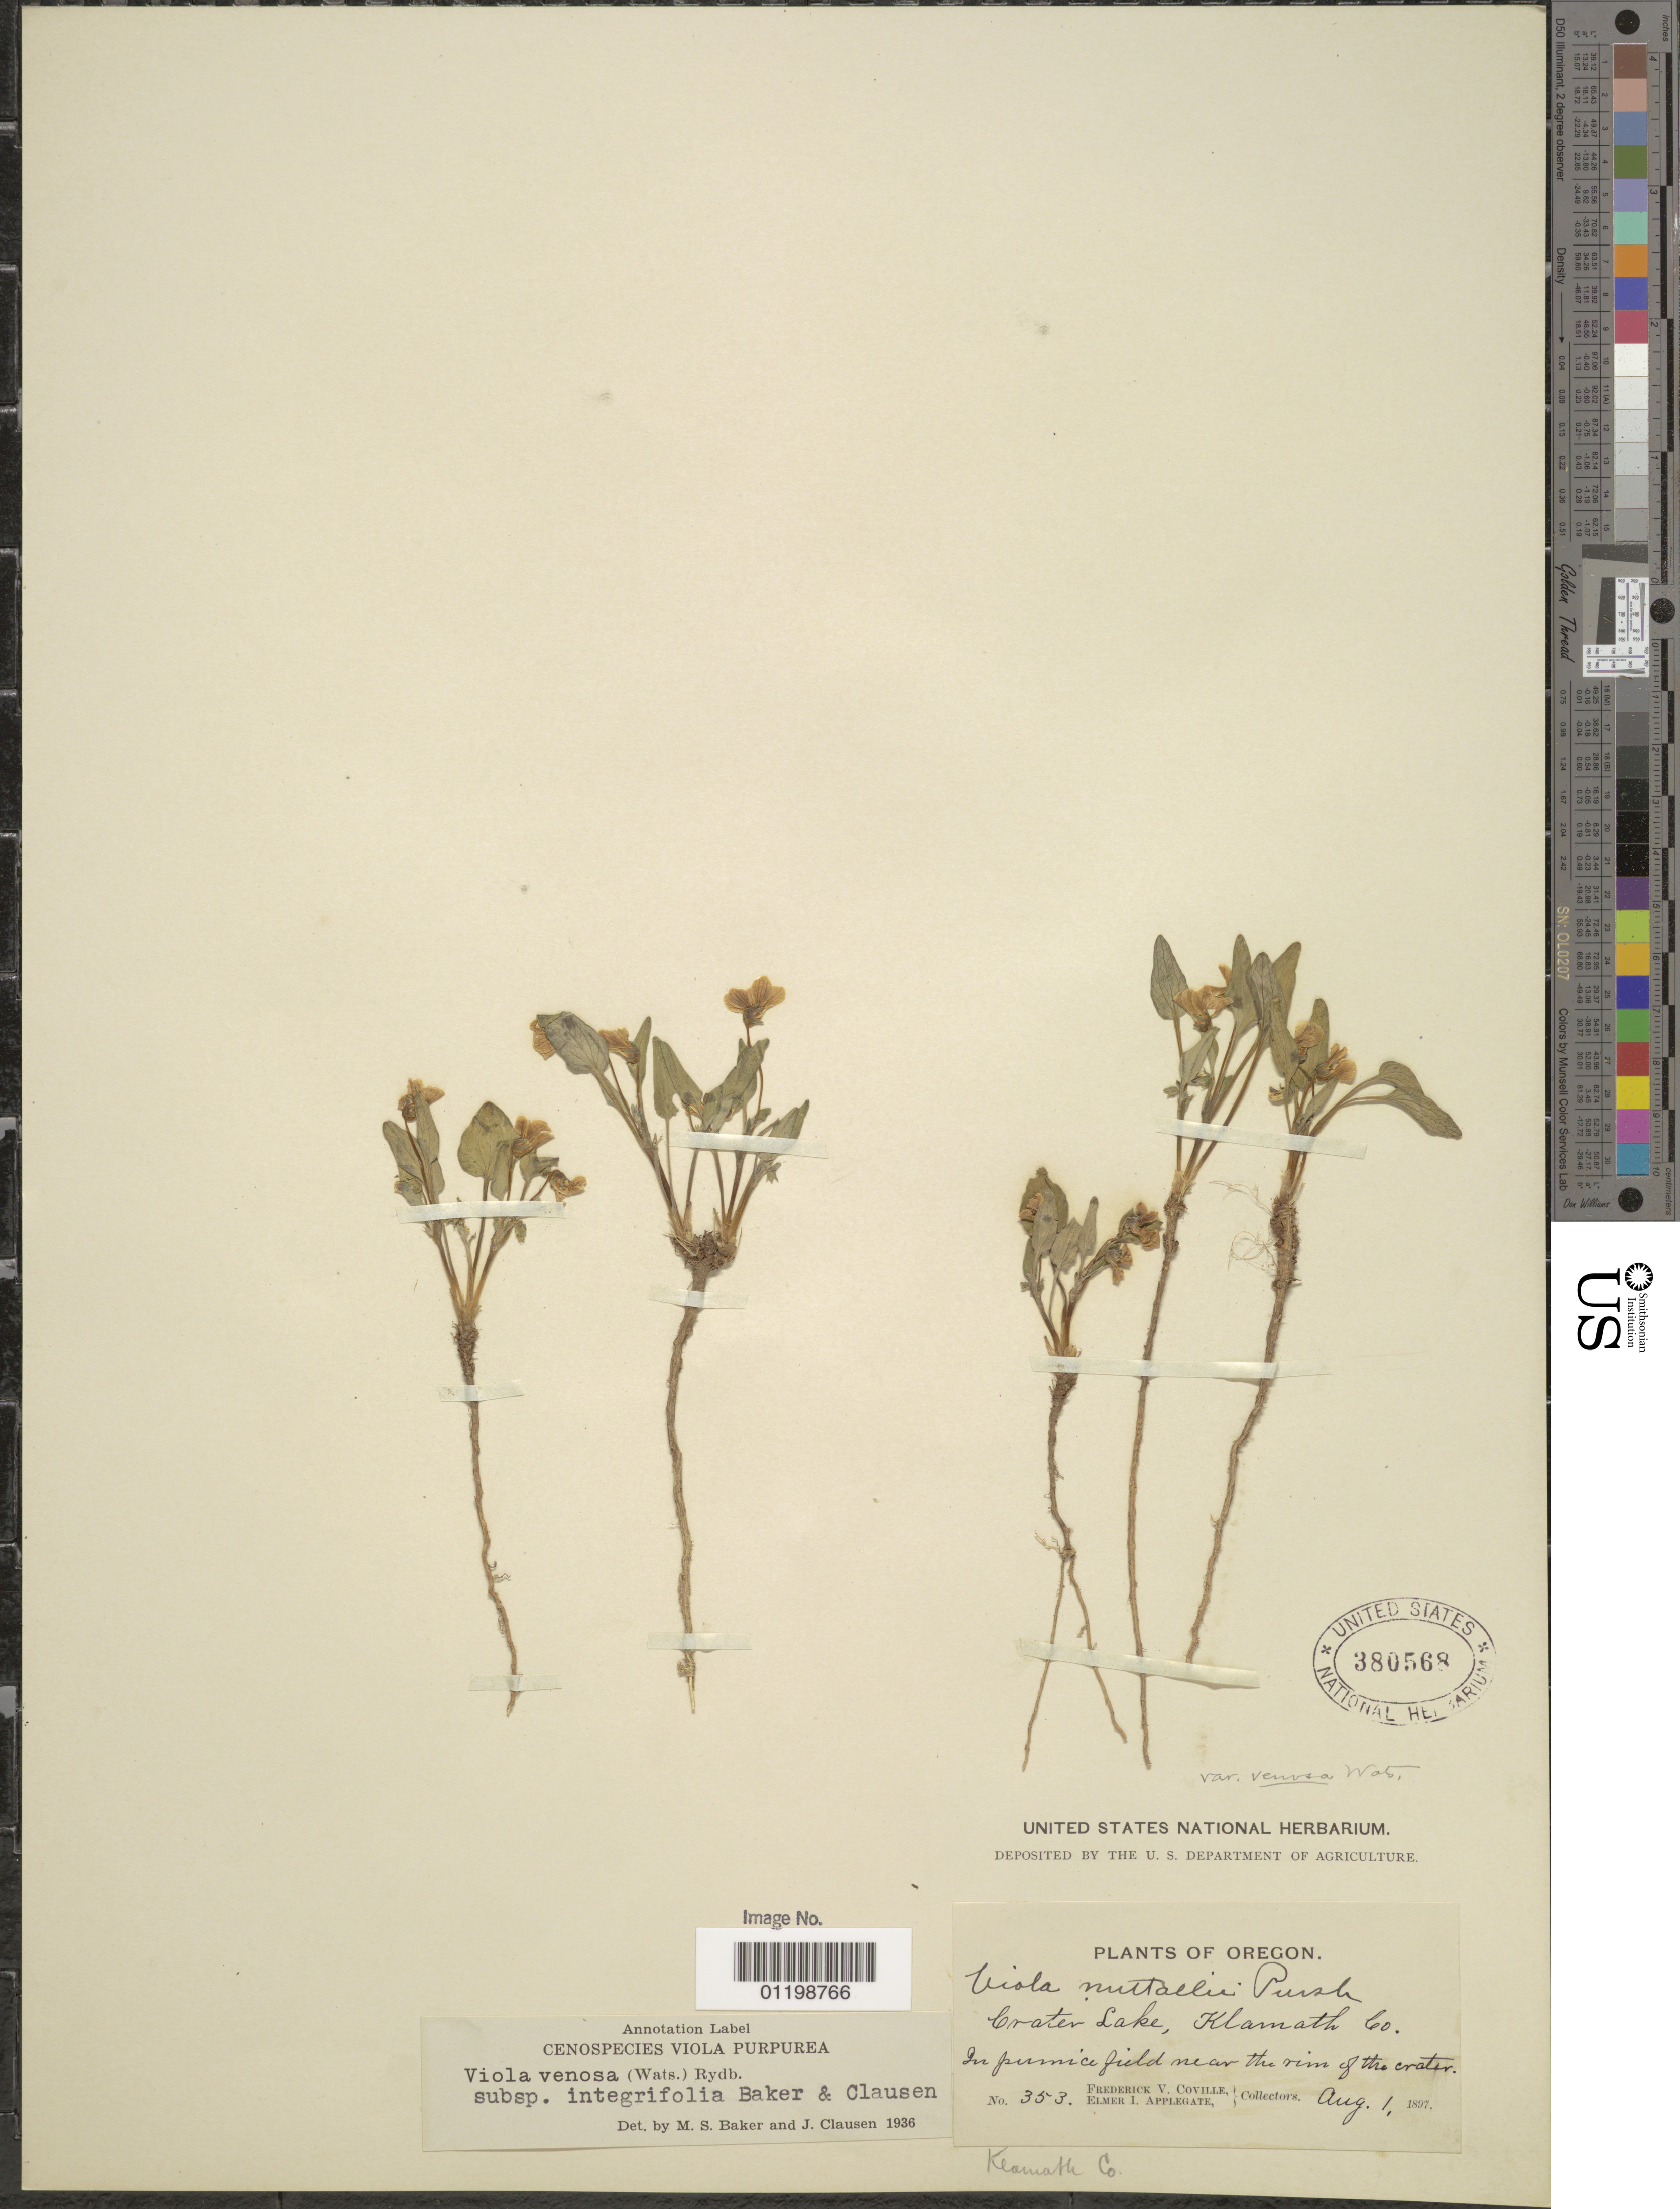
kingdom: Plantae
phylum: Tracheophyta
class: Magnoliopsida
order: Malpighiales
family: Violaceae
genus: Viola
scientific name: Viola venosa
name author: (S. Watson) Rydb.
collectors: F. V. Coville & E. I. Applegate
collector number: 353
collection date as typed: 01 Aug 1897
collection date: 1897-08-01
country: United States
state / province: Oregon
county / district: Klamath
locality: Crater Lake.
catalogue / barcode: US 380568